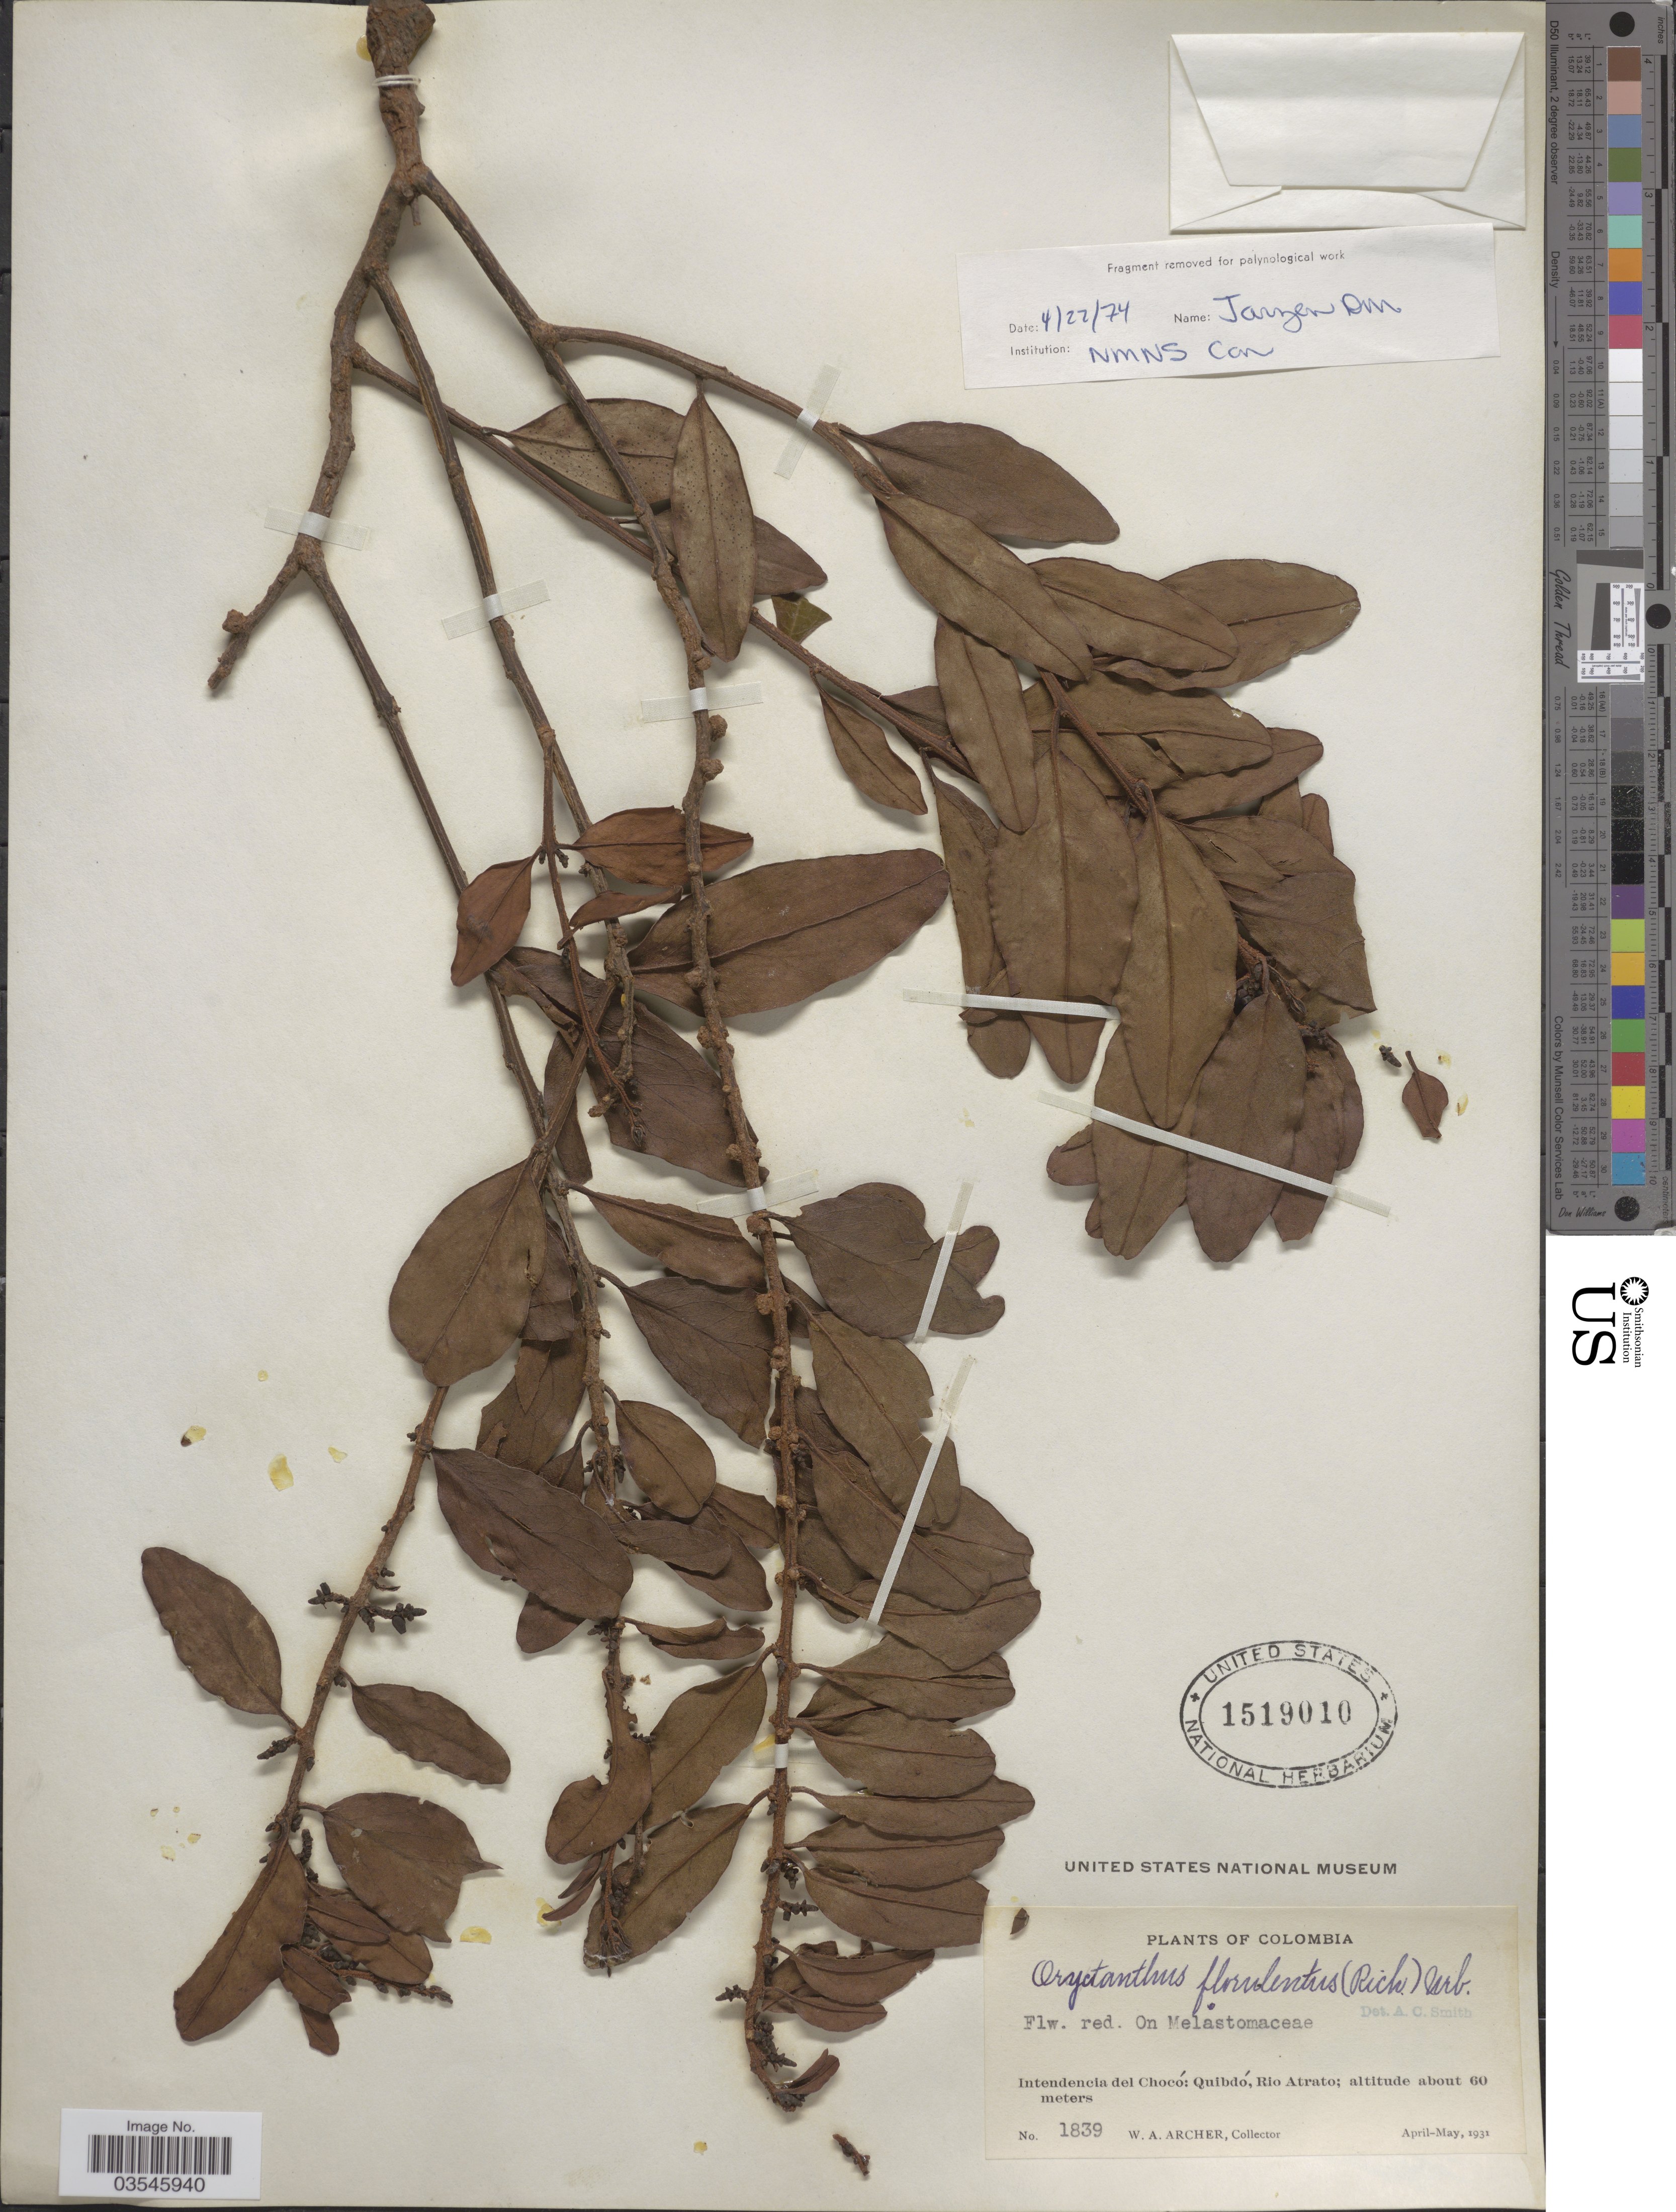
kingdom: Plantae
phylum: Tracheophyta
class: Magnoliopsida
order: Santalales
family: Loranthaceae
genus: Oryctanthus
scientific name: Oryctanthus florulentus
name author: (Rich.) Tiegh.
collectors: W. Archer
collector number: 1839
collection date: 1931-04/1931-05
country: Colombia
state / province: Chocó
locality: Intendencia del Chocó: Quibdó, Rio Atrato.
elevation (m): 60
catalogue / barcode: US 1519010